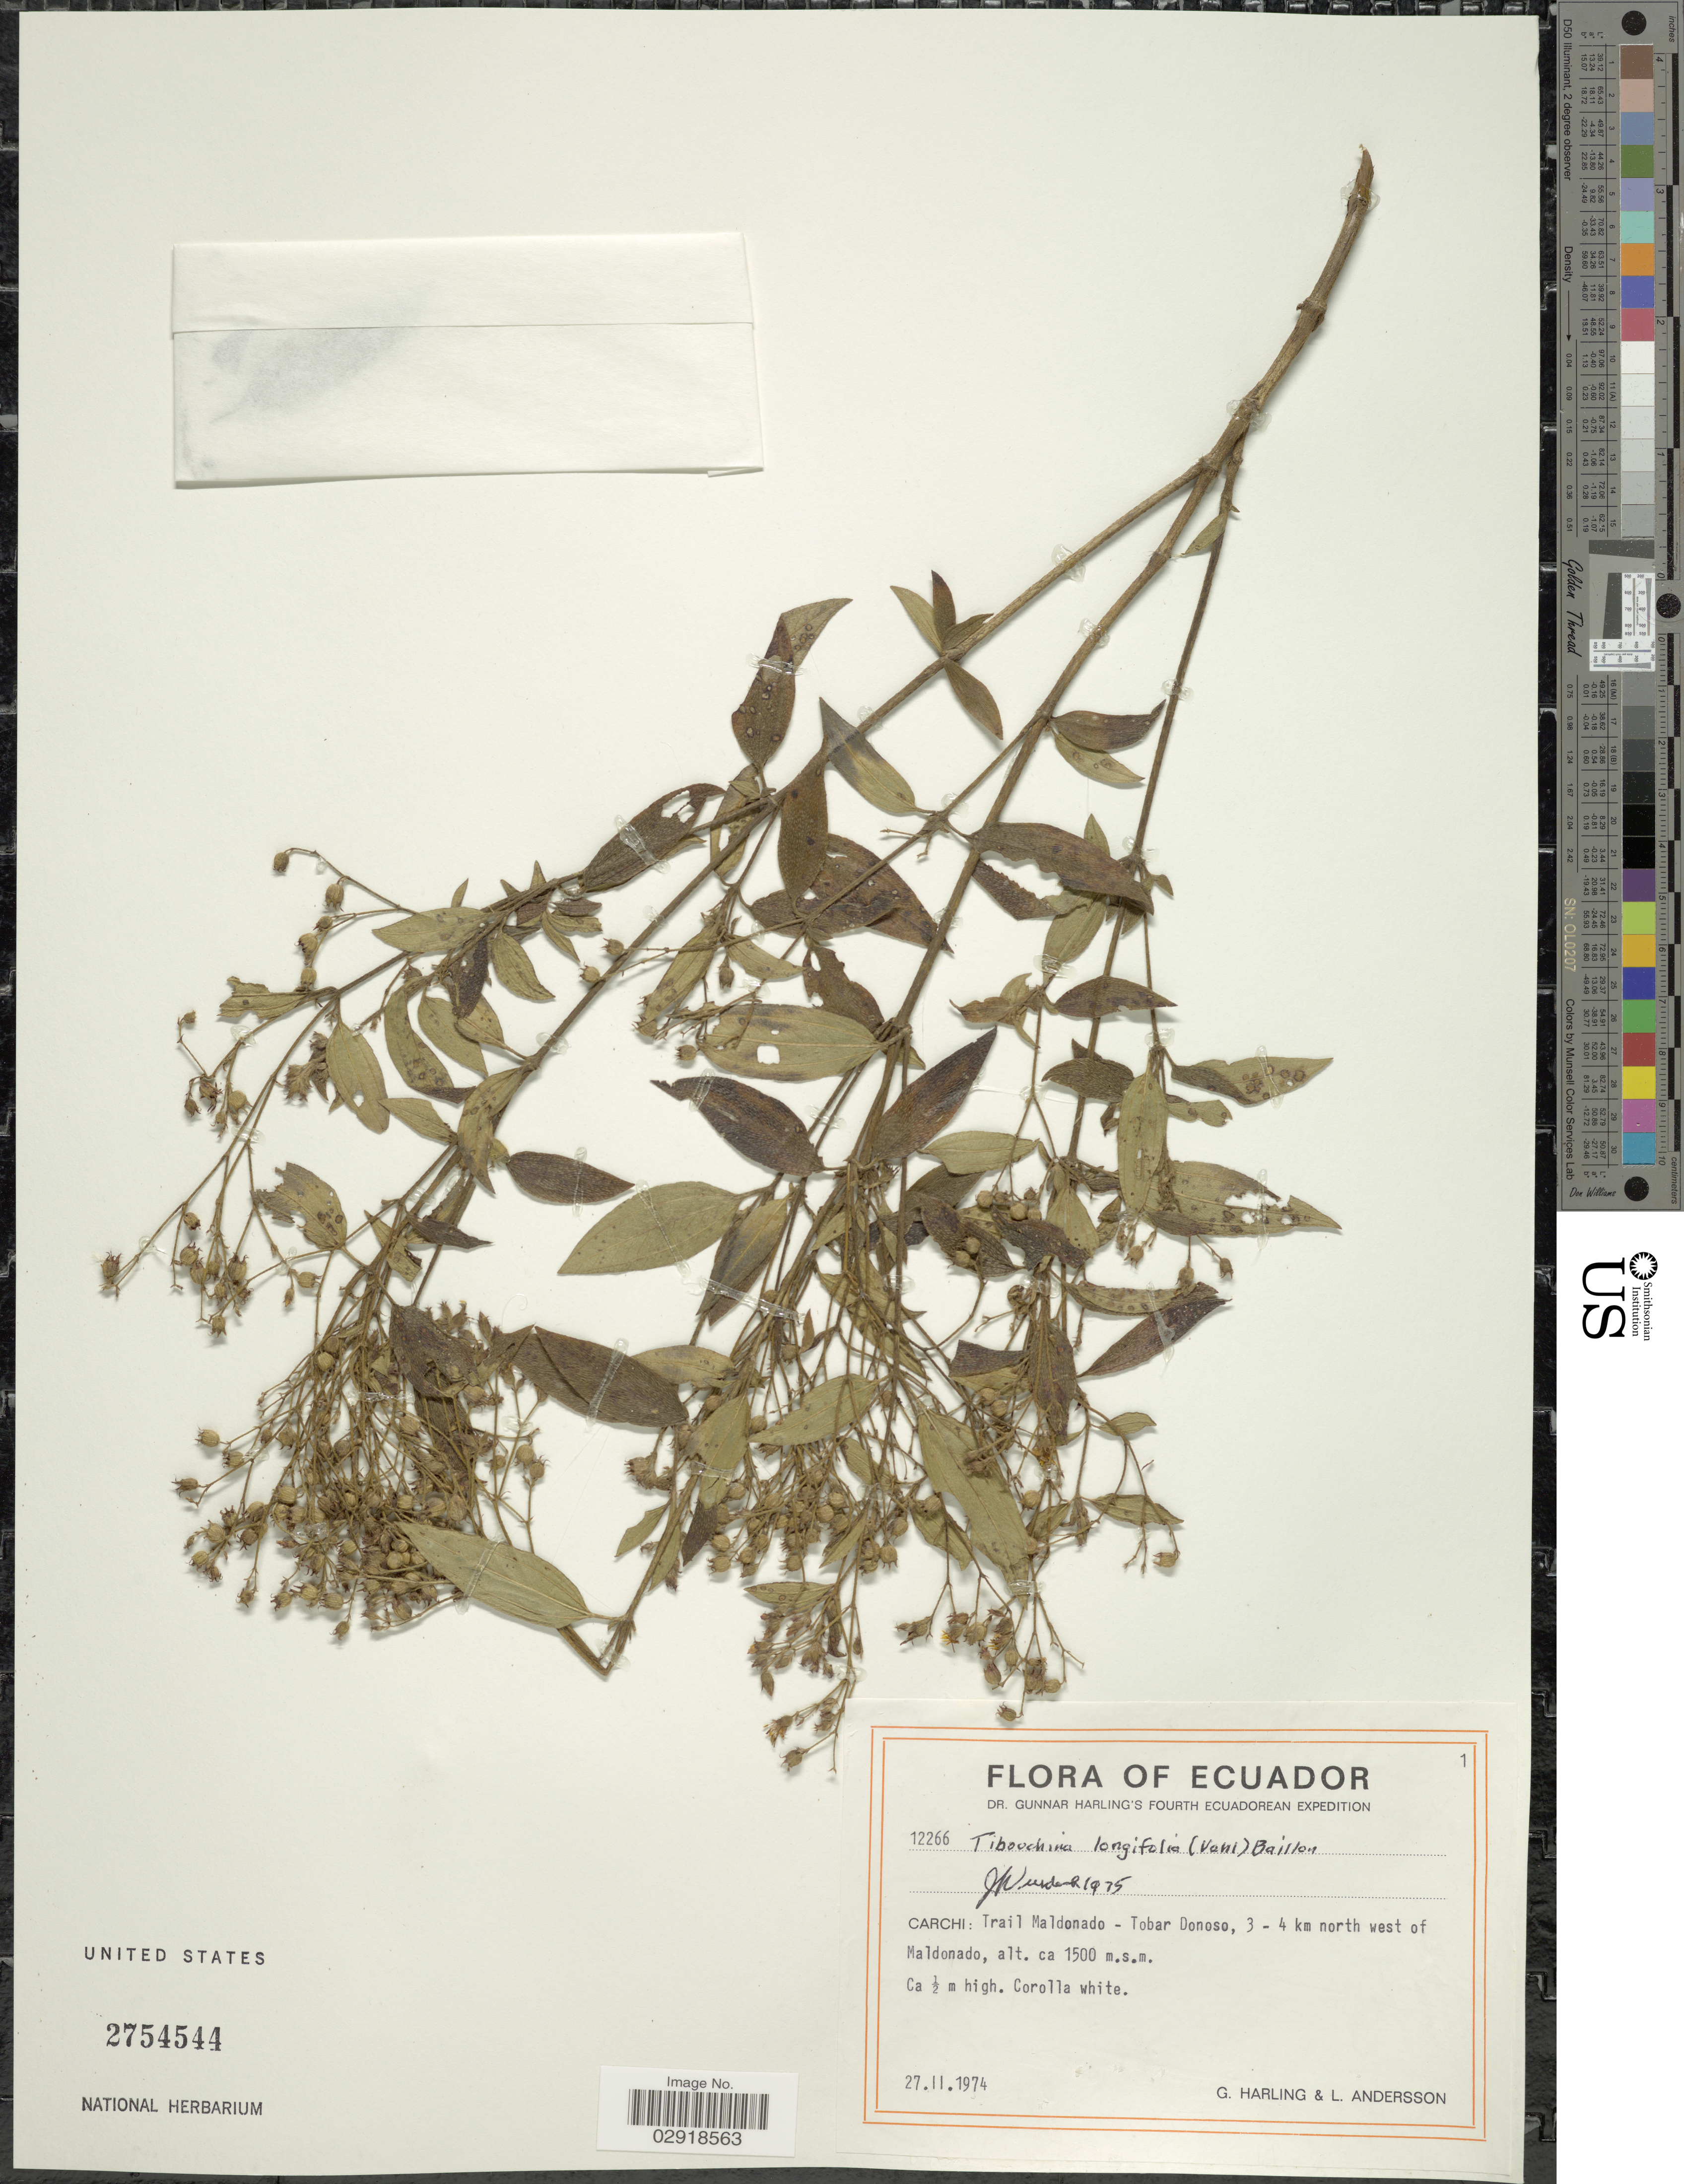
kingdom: Plantae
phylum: Tracheophyta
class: Magnoliopsida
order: Myrtales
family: Melastomataceae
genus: Chaetogastra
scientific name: Chaetogastra longifolia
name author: (Vahl) DC.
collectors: G. Harling & L. Andersson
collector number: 12266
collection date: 1974-02-27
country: Ecuador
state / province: Carchi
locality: Trail Maldonado - Tobar Donoso, 3 - 4 km north west of Maldonado.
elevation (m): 1500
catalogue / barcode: US 2754544